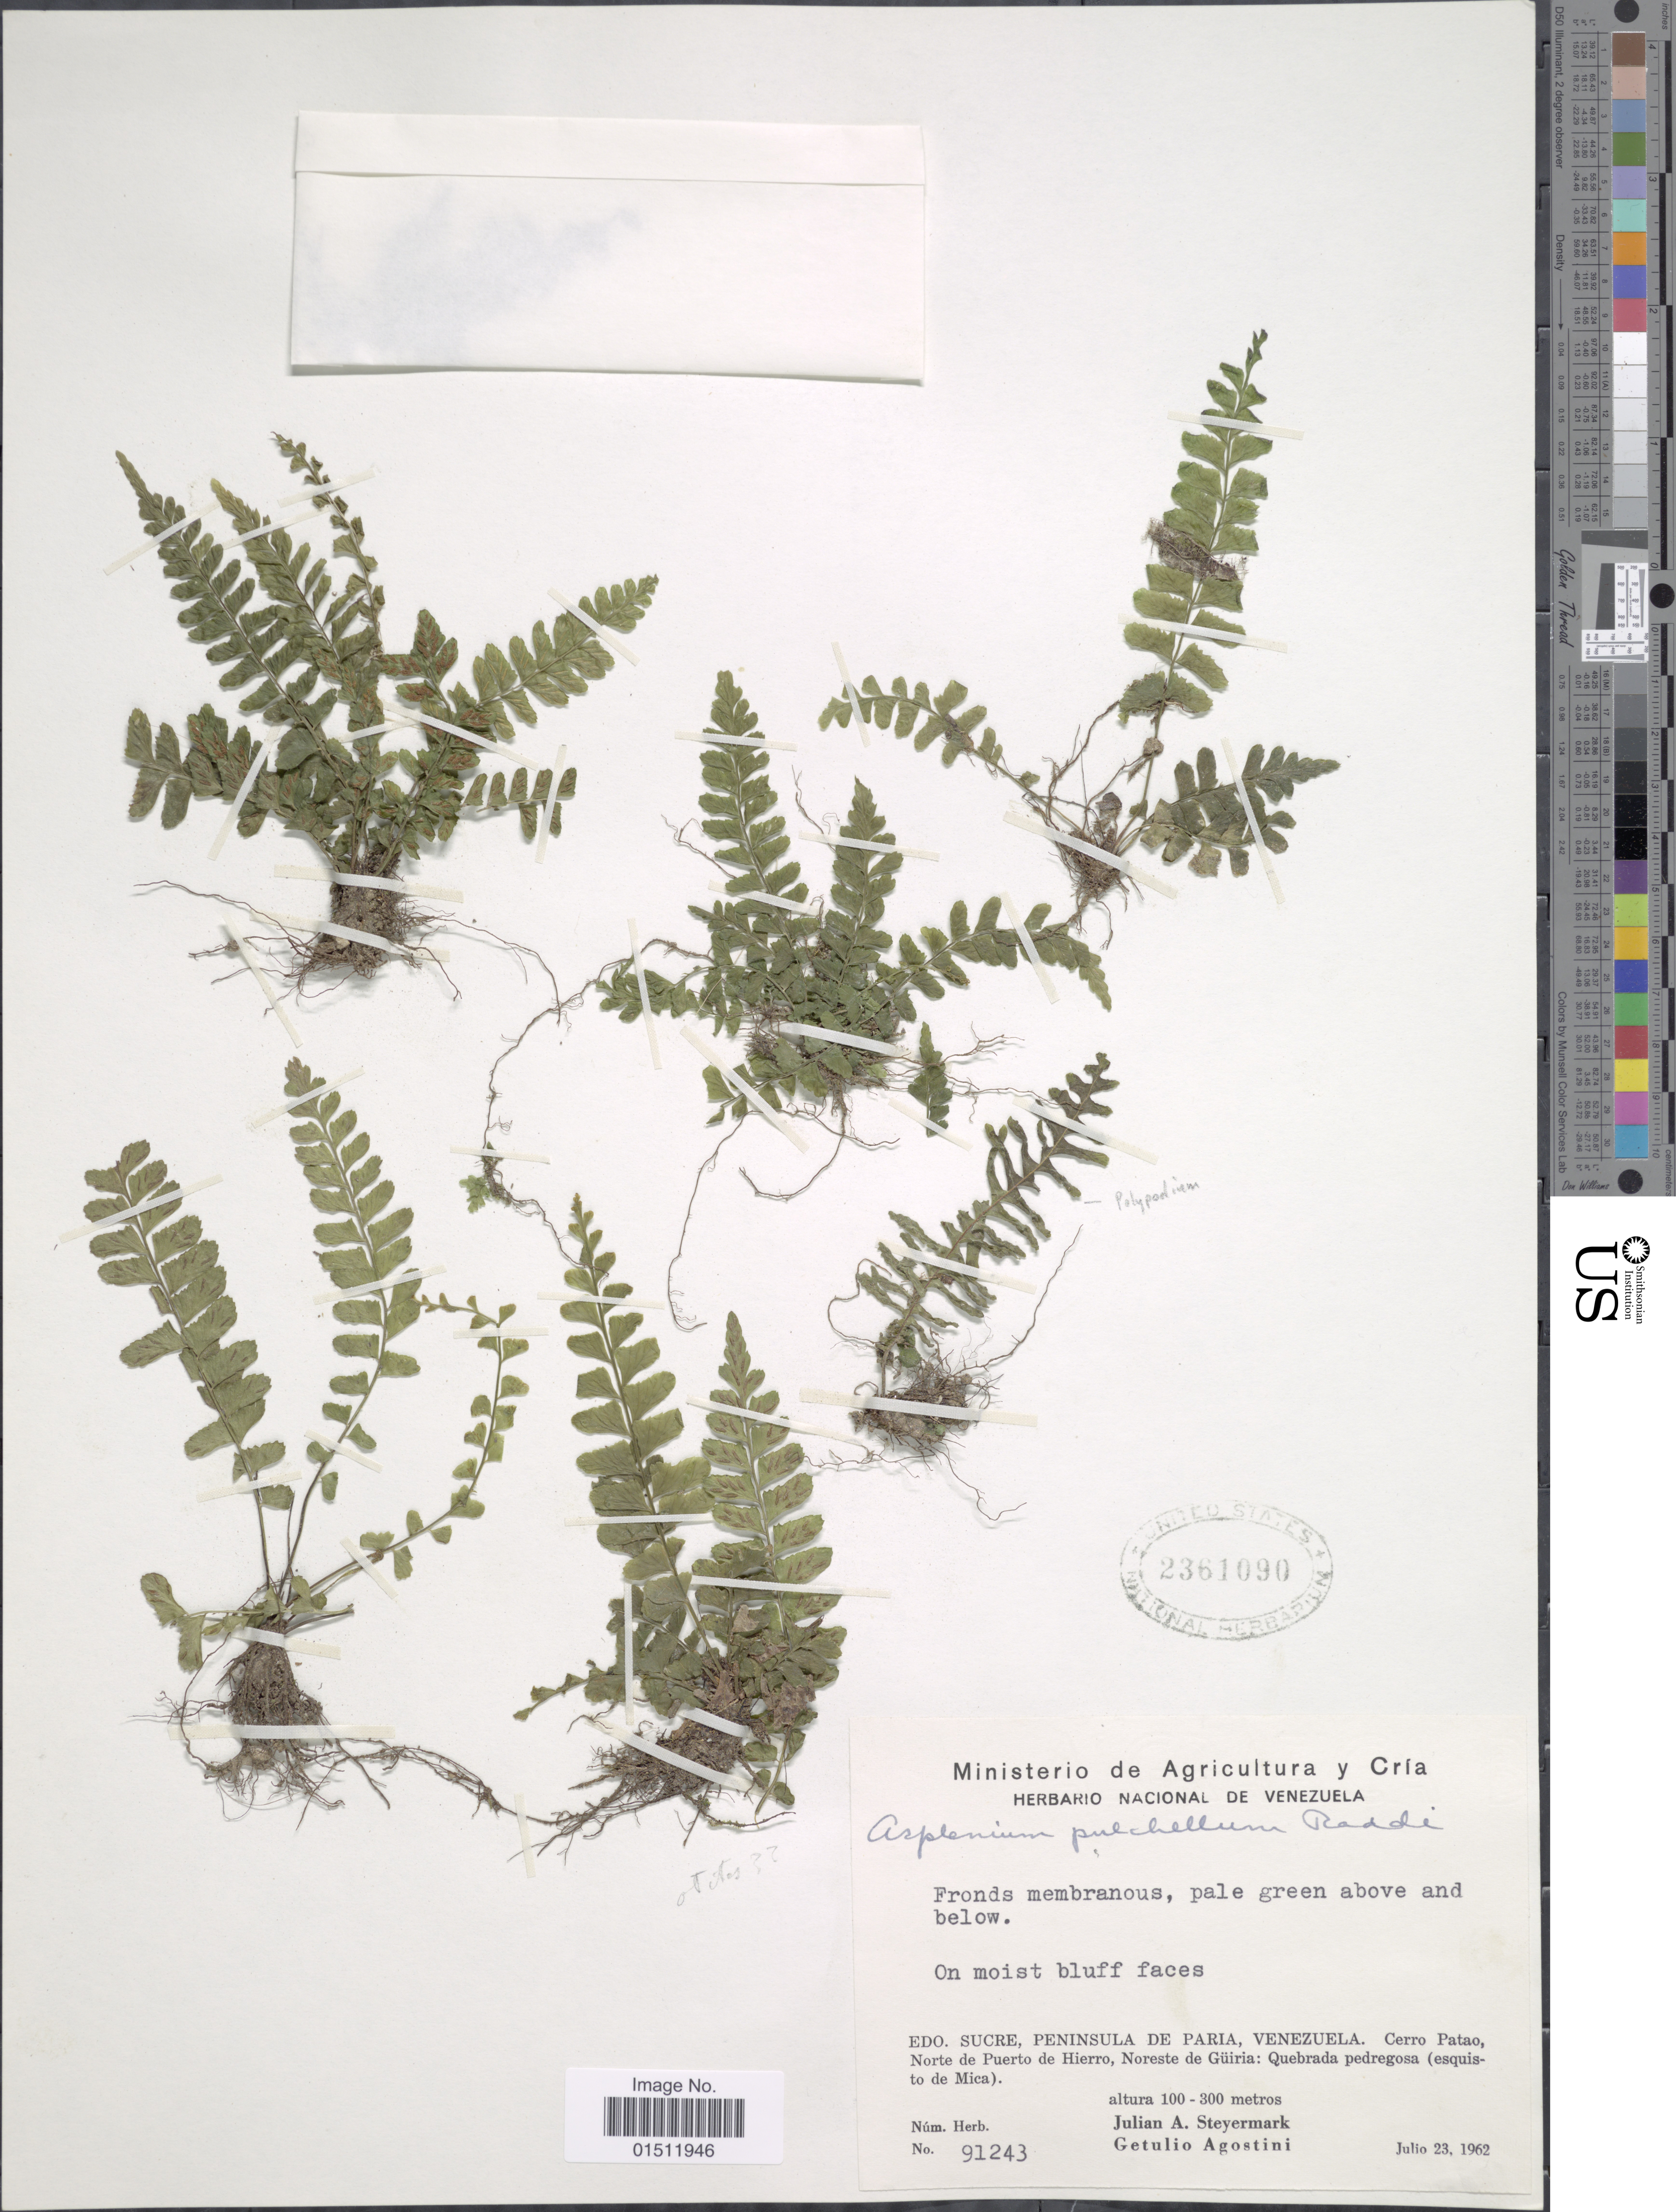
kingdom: Plantae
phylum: Tracheophyta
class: Polypodiopsida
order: Polypodiales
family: Aspleniaceae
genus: Asplenium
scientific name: Asplenium otites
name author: Link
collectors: J. Steyermark & G. Agostini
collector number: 91243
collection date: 1962-07-23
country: Venezuela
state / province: Sucre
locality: Edo. Sucre, Peninsula De Paria, Venezuela. Cerro Patao, Norte de Puerto de Hierro, Noreste de Guiria:Quebrada pedregosa ( esquisto de Mica).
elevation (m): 100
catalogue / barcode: US 2361090